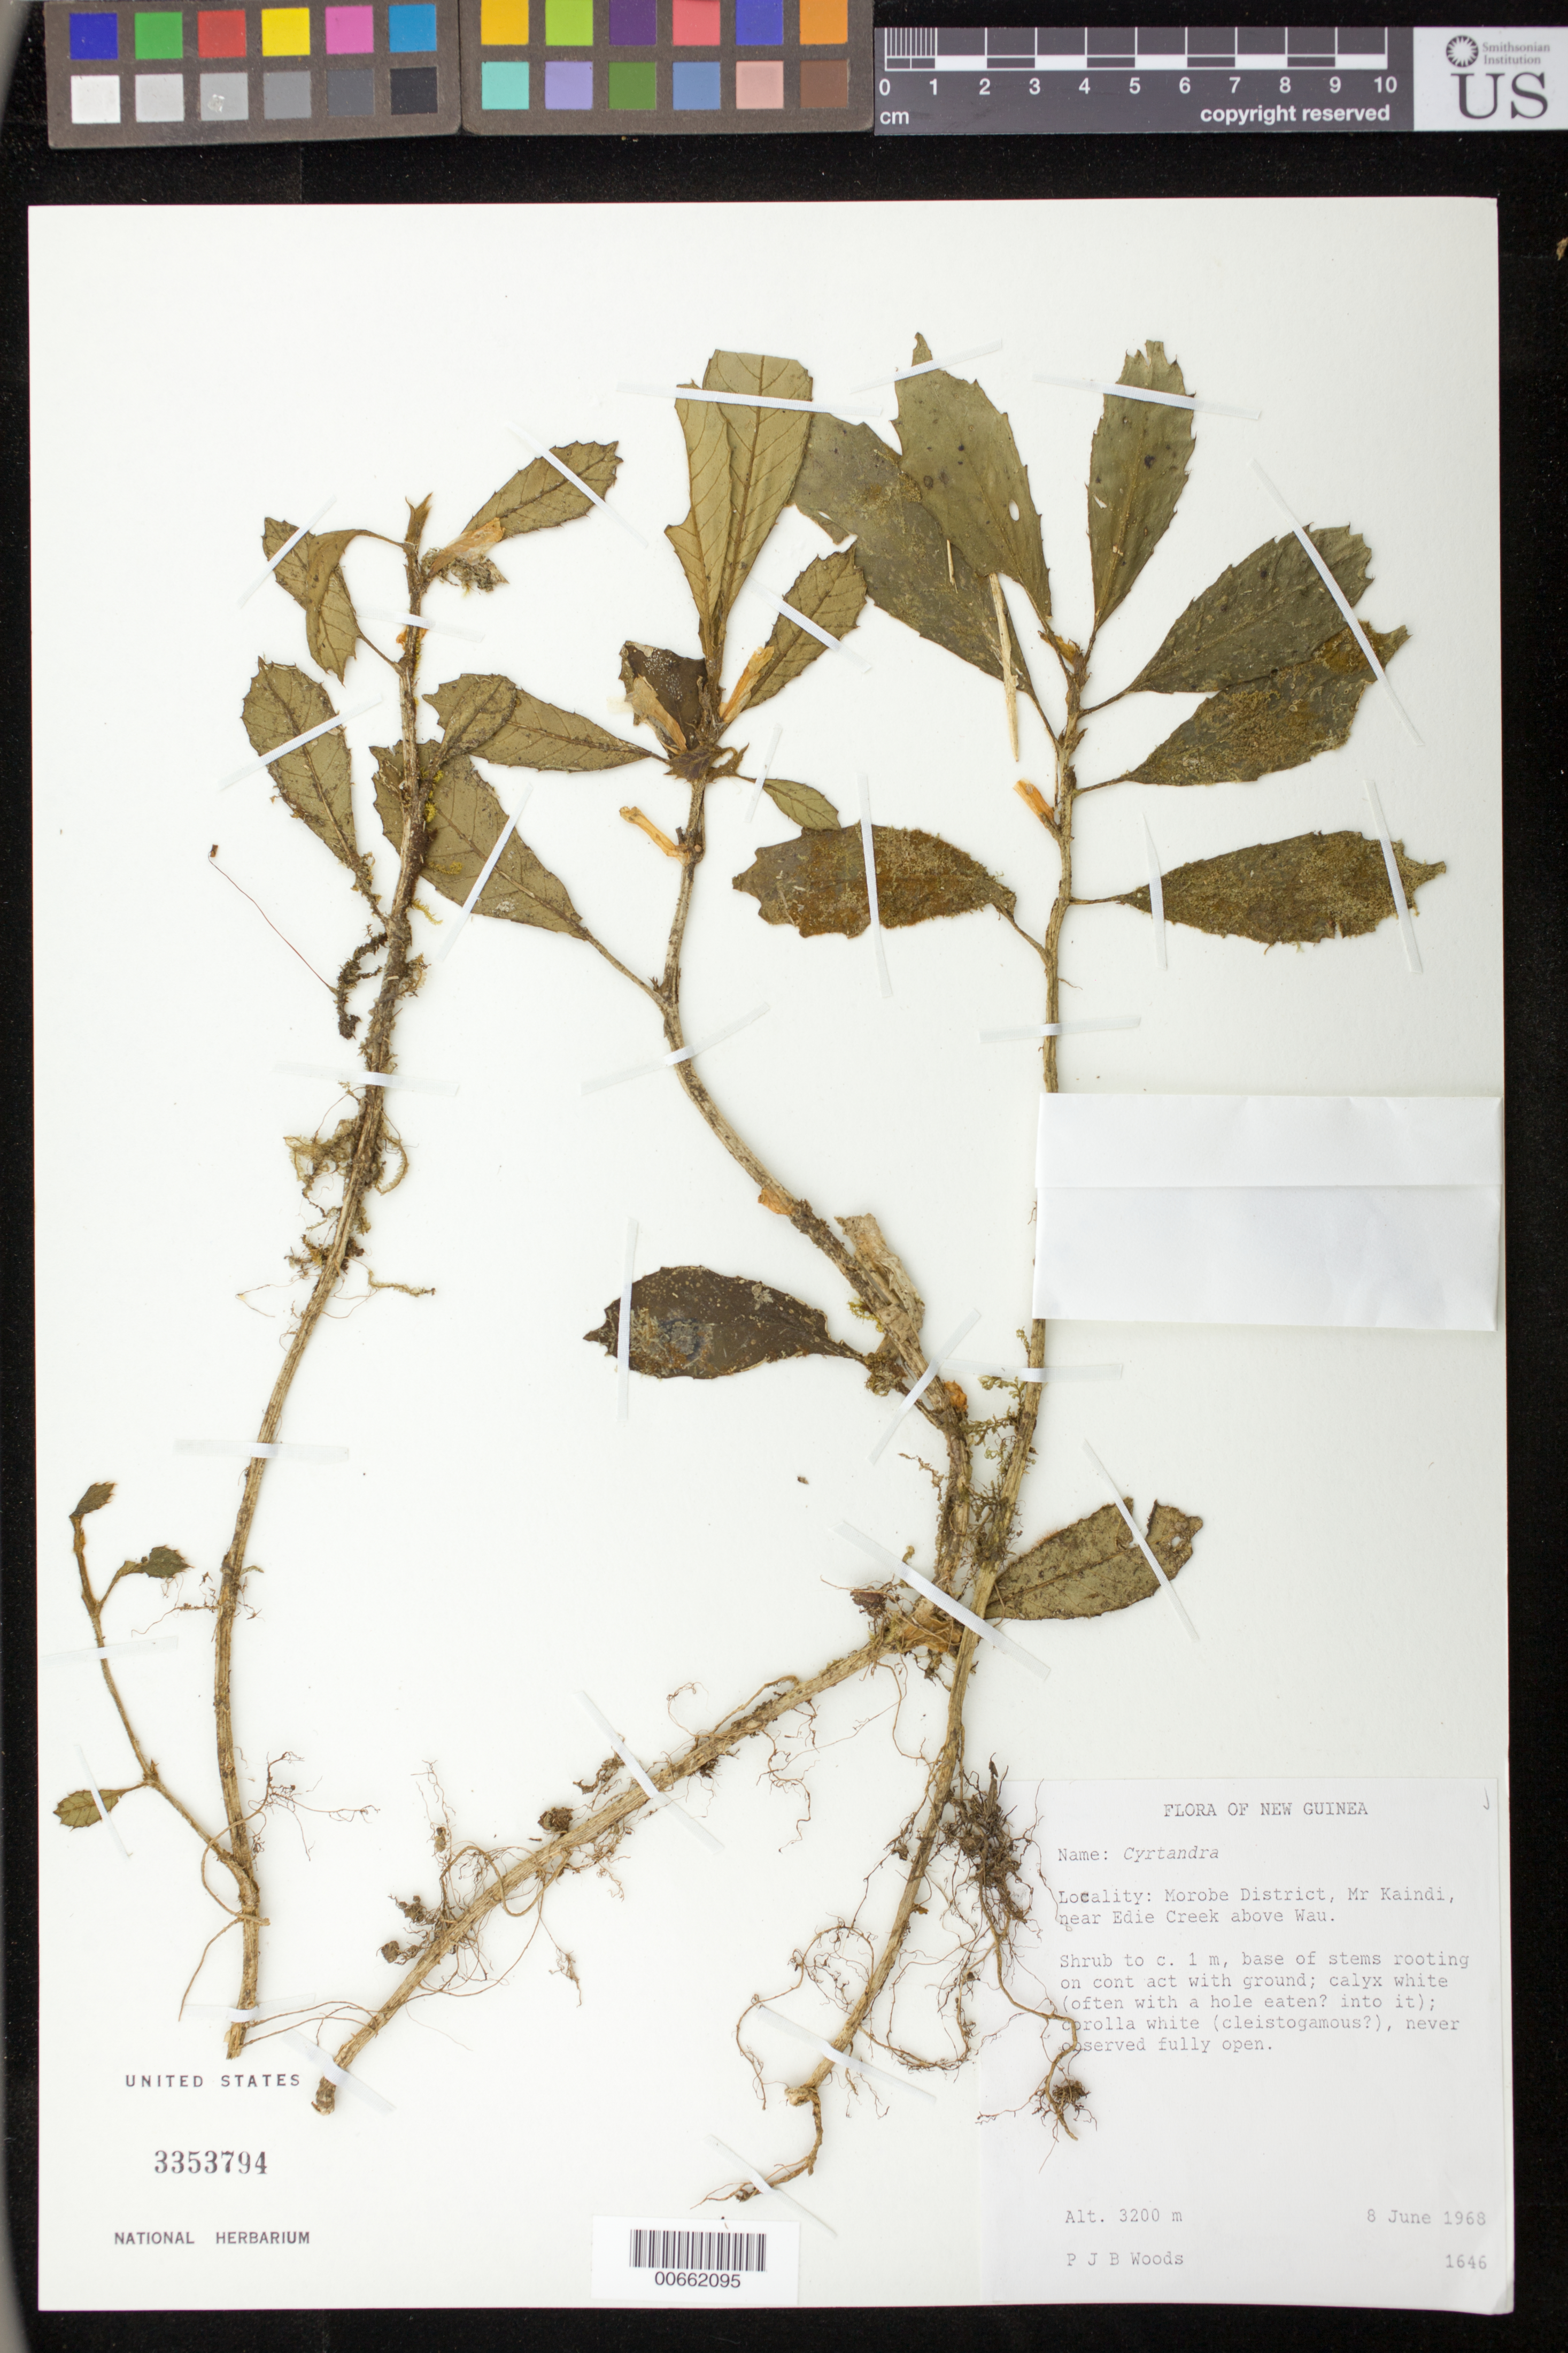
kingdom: Plantae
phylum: Tracheophyta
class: Magnoliopsida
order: Lamiales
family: Gesneriaceae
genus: Cyrtandra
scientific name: Cyrtandra sp.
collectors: P. Woods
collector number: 1646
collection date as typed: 08 Jun 1968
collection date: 1968-06-08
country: Papua New Guinea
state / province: Morobe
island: New Guinea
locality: Morobe District, Mr Kaindi, near Edie Creek above Wau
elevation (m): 3200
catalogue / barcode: US 3353794